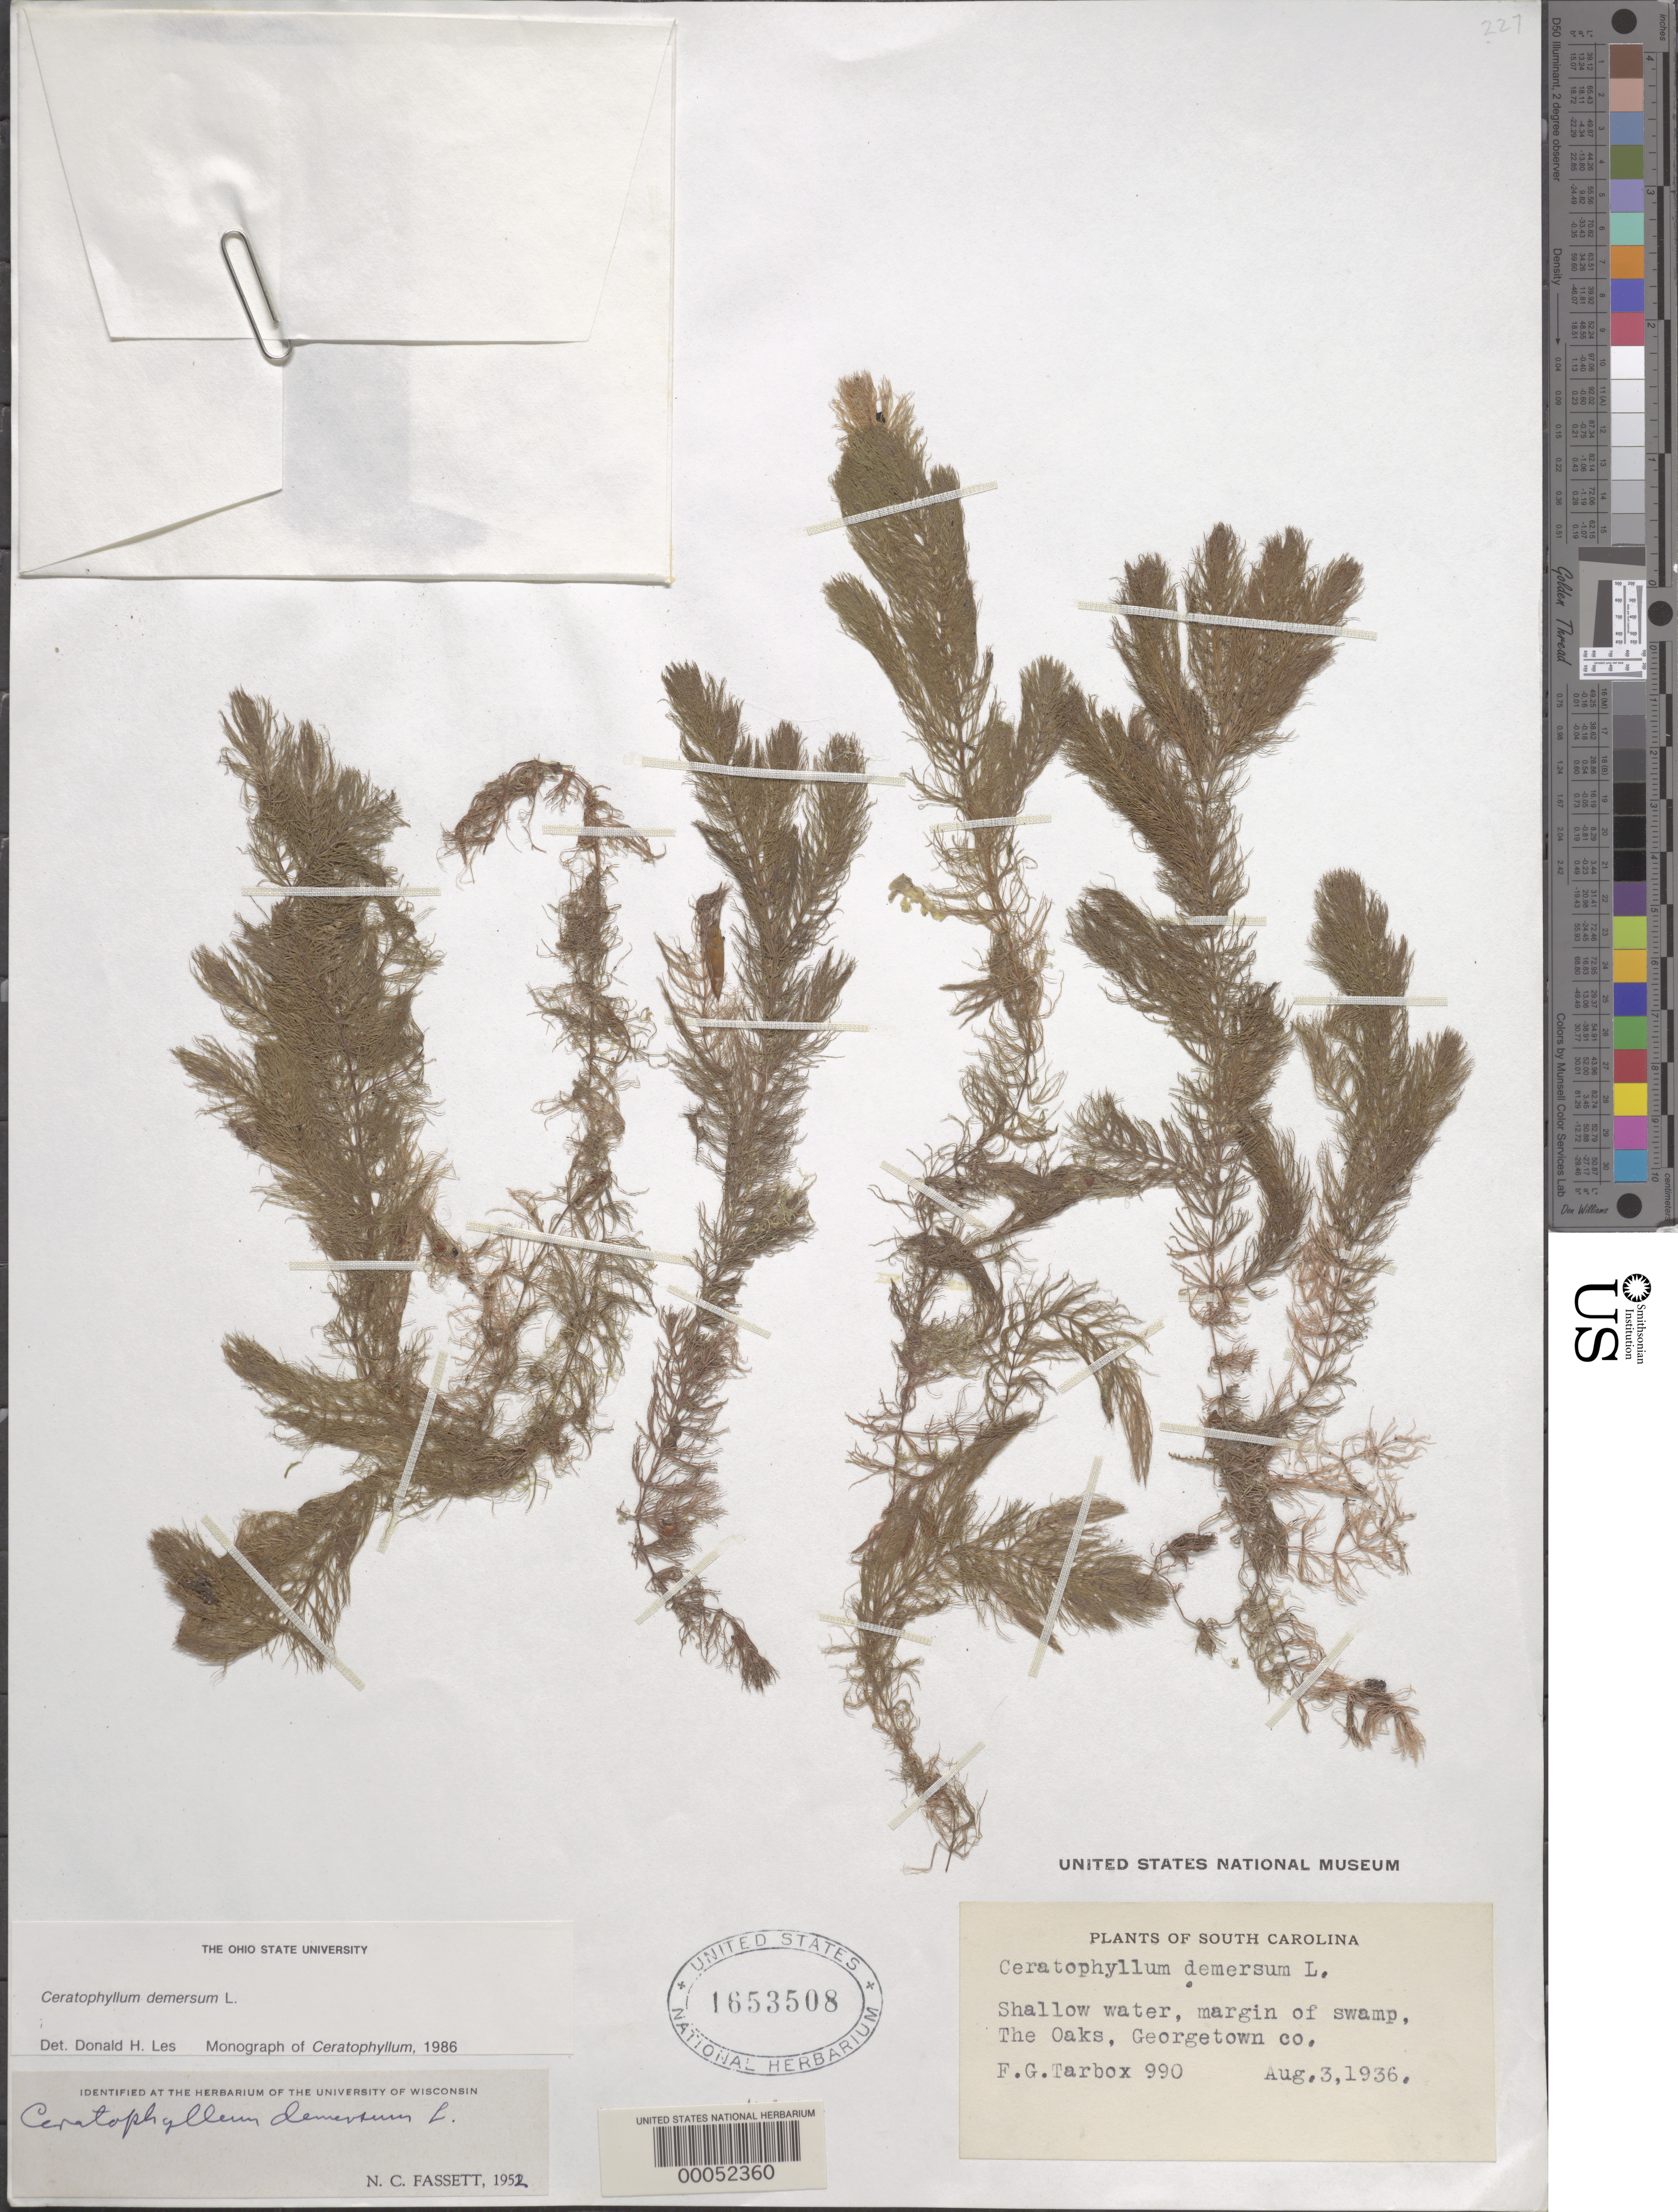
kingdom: Plantae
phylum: Tracheophyta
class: Magnoliopsida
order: Ceratophyllales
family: Ceratophyllaceae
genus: Ceratophyllum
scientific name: Ceratophyllum demersum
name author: L.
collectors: F. Tarbox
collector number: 990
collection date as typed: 03 Aug 1936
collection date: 1936-08-03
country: United States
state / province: South Carolina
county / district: Georgetown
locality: Shallow watr margin of swamp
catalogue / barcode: US 1653508